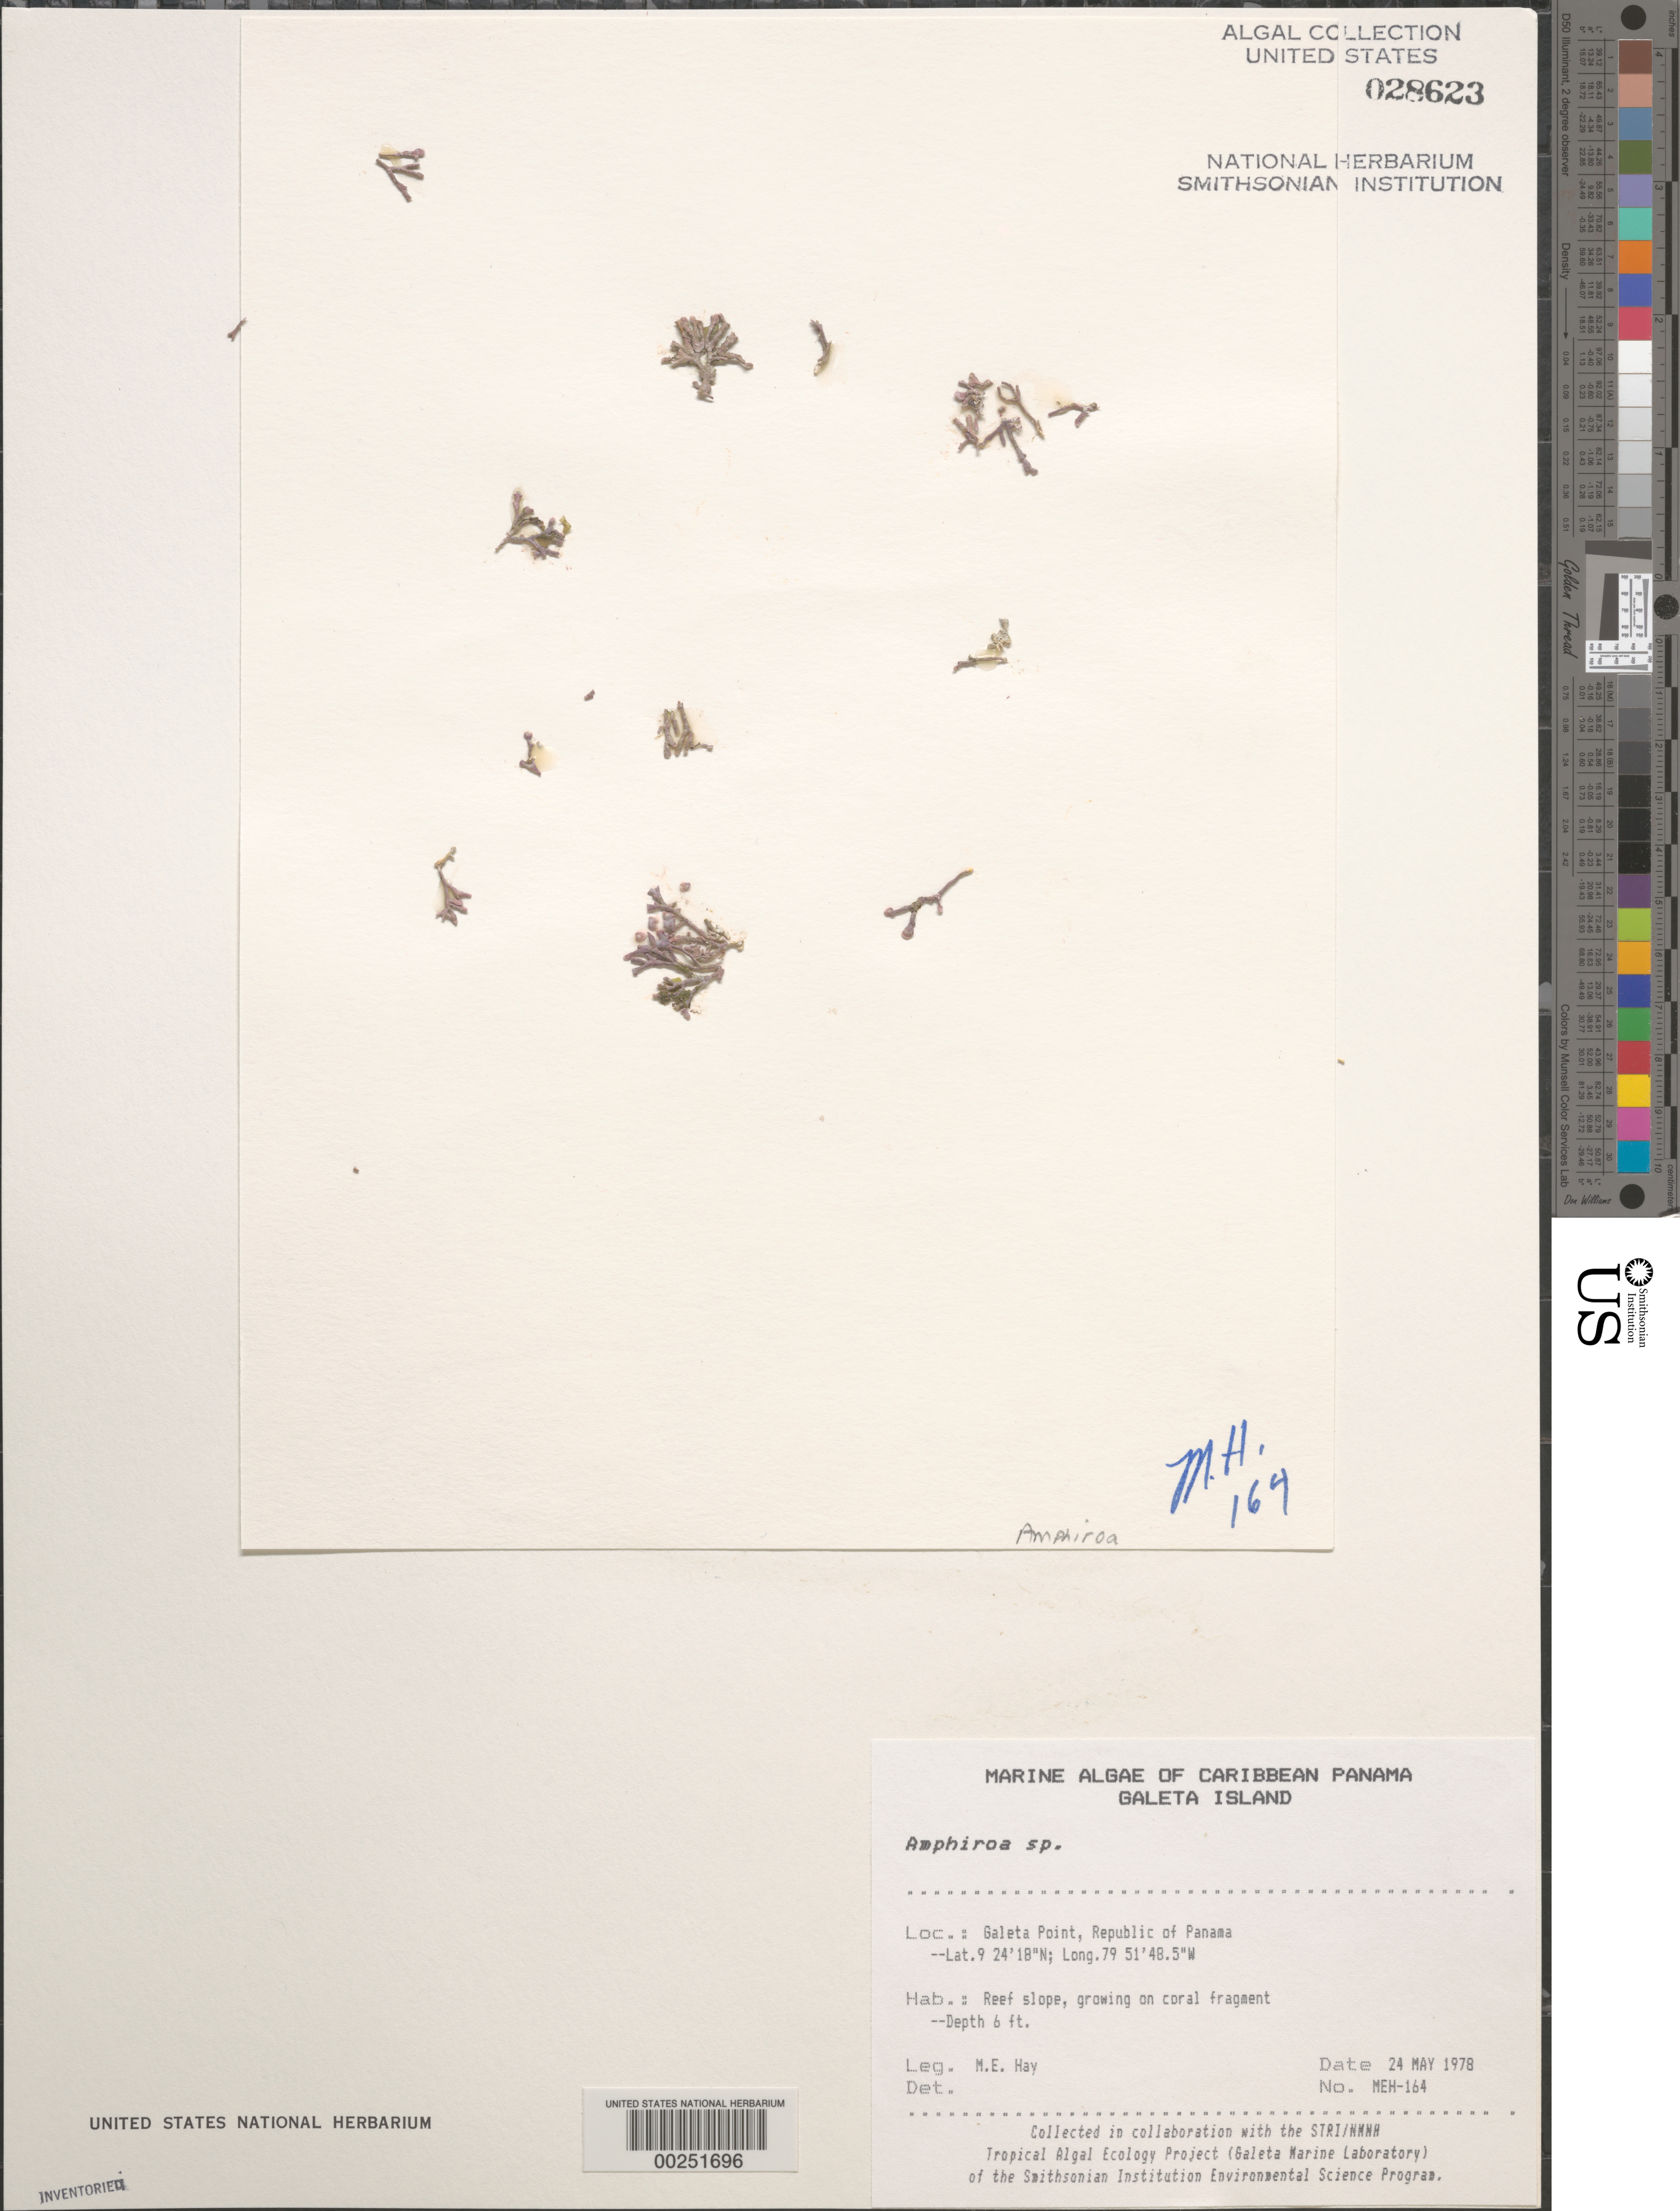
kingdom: Plantae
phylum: Rhodophyta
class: Florideophyceae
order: Corallinales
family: Lithophyllaceae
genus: Amphiroa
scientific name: Amphiroa sp.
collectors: M. E. Hay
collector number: MEH-164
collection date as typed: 24 May 1978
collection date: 1978-05-24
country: Panama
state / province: Colón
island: Galeta Island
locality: Galeta Point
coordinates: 9 24' 18" N, 79 51' 48.5" W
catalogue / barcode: US 28623